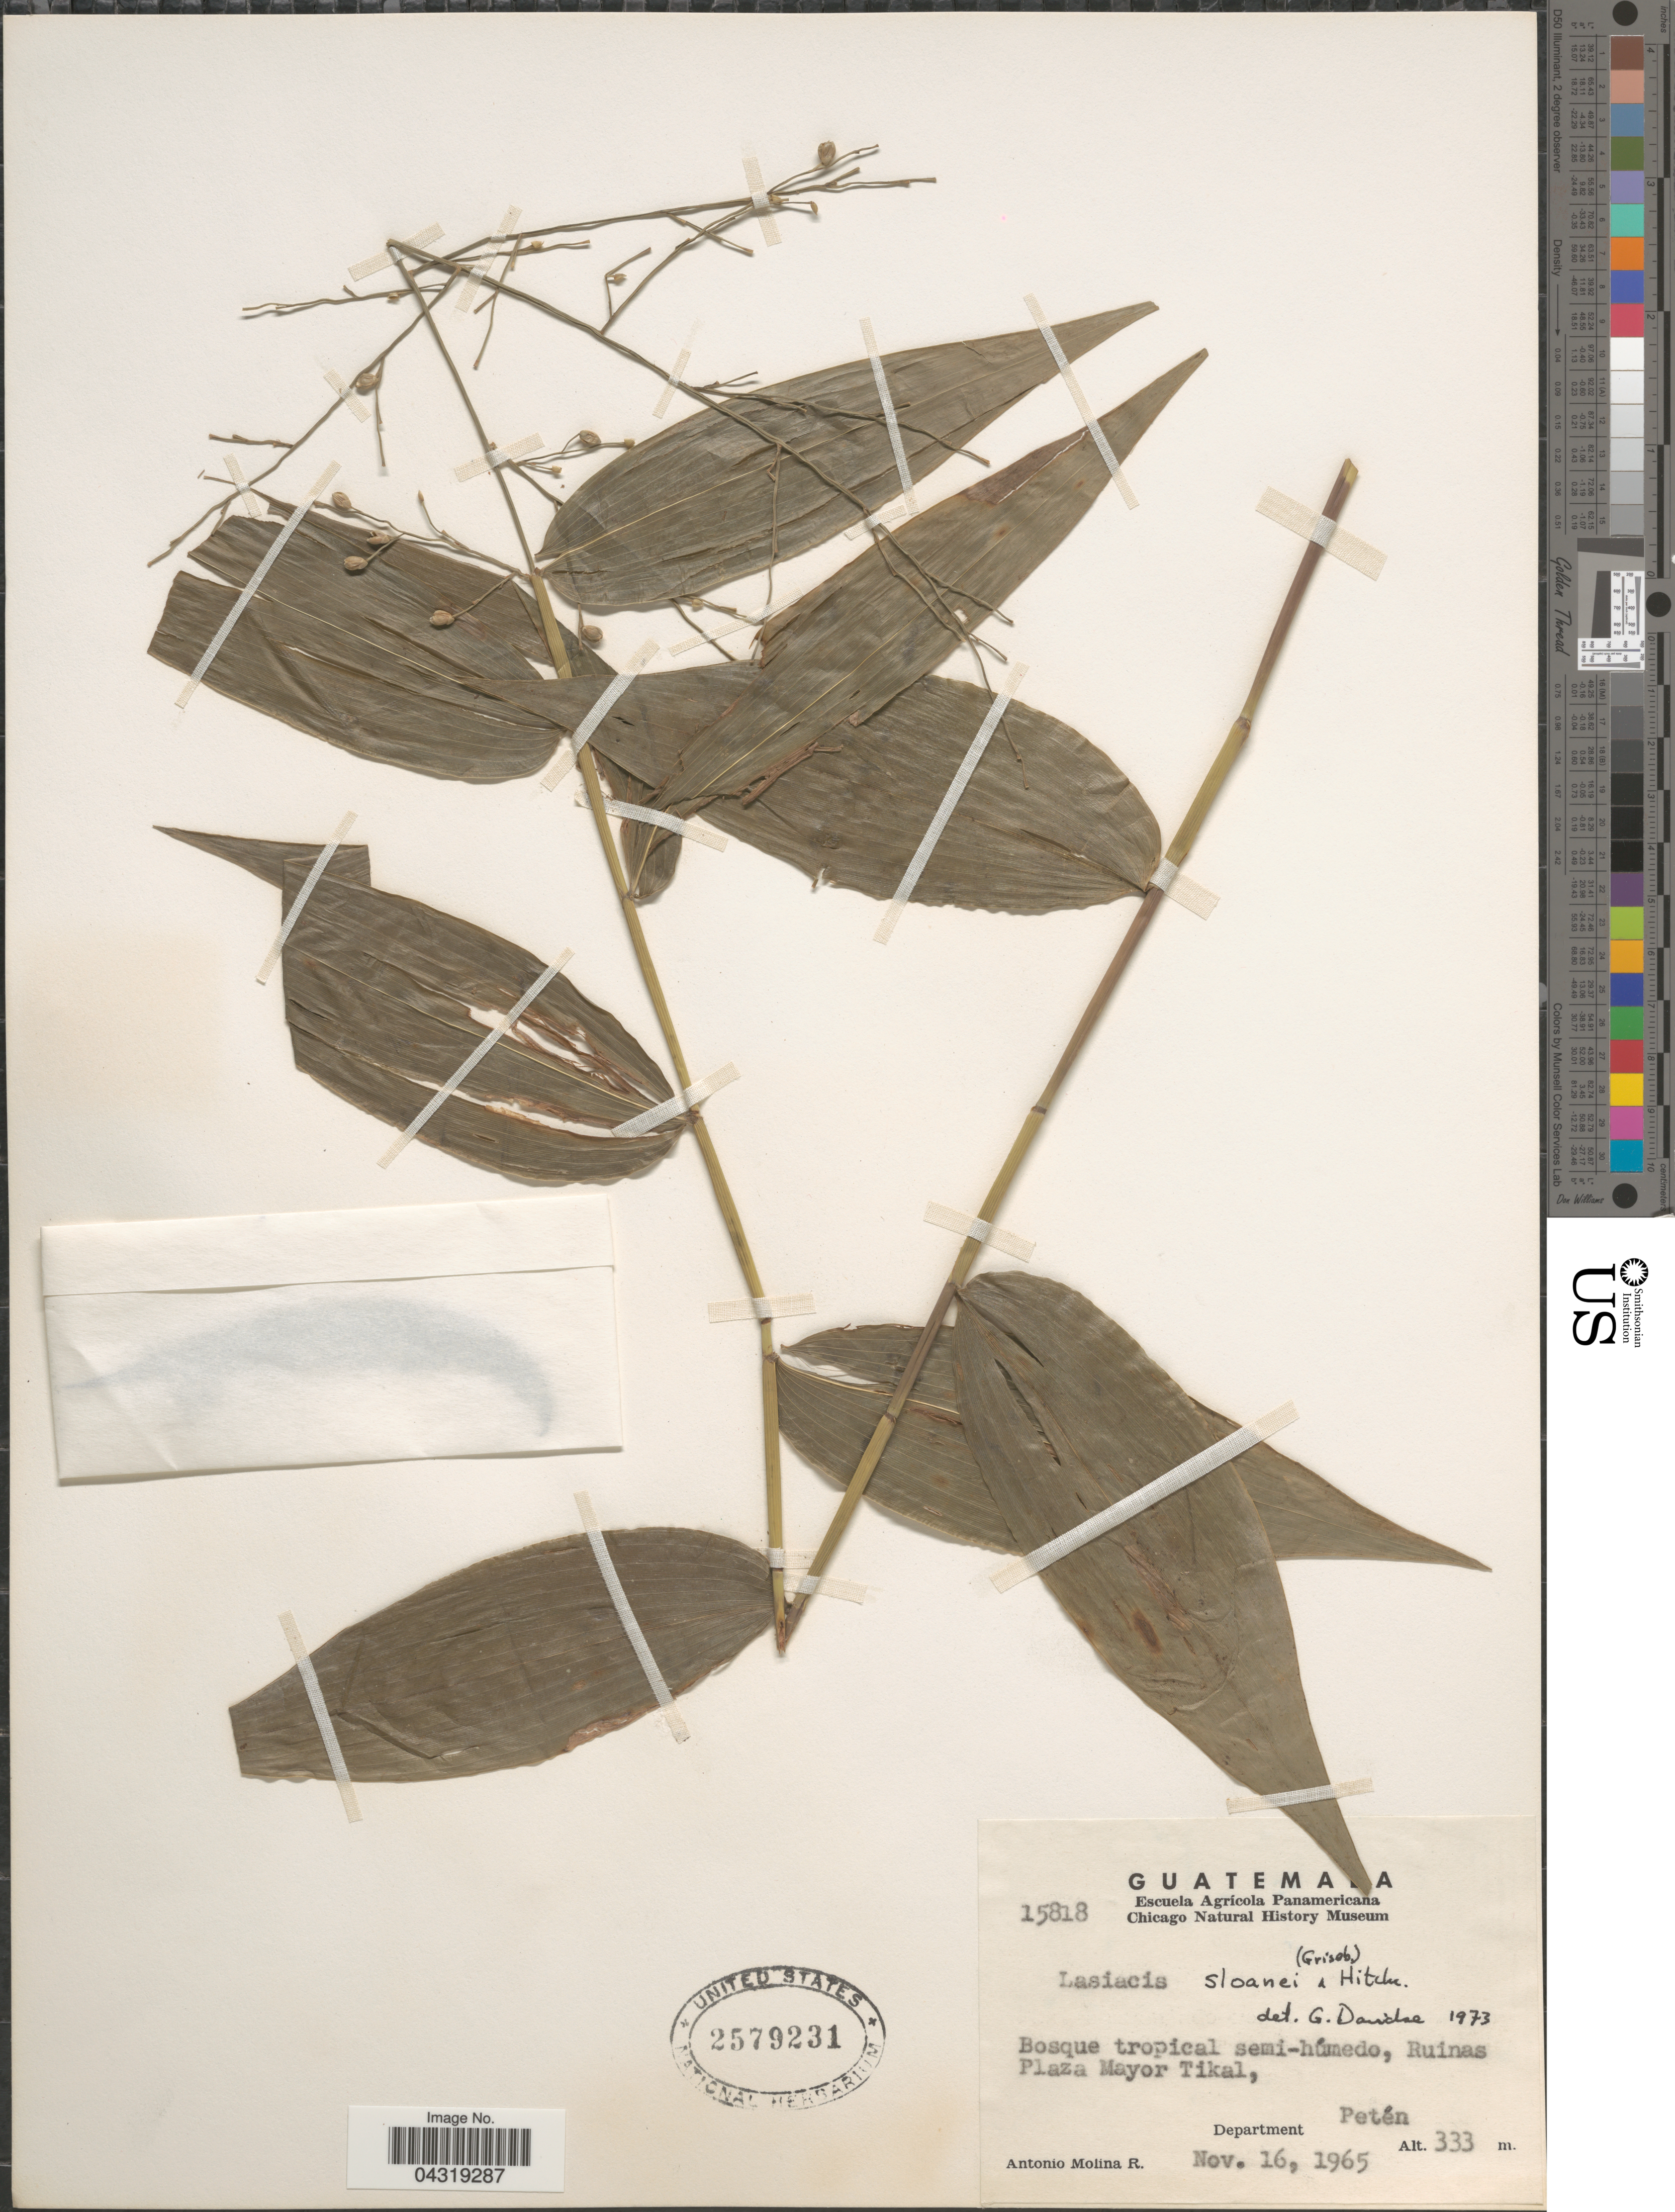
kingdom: Plantae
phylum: Tracheophyta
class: Liliopsida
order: Poales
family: Poaceae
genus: Lasiacis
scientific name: Lasiacis sloanei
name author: (Griseb.) Hitchc.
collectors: A. Molina R.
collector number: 15818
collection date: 1965-11-16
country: Guatemala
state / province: El Peten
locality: Bosque tropical semi-húmedo, Ruinas Plaza Mayor Tikal, Department Petén.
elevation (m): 333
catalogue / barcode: US 2579231